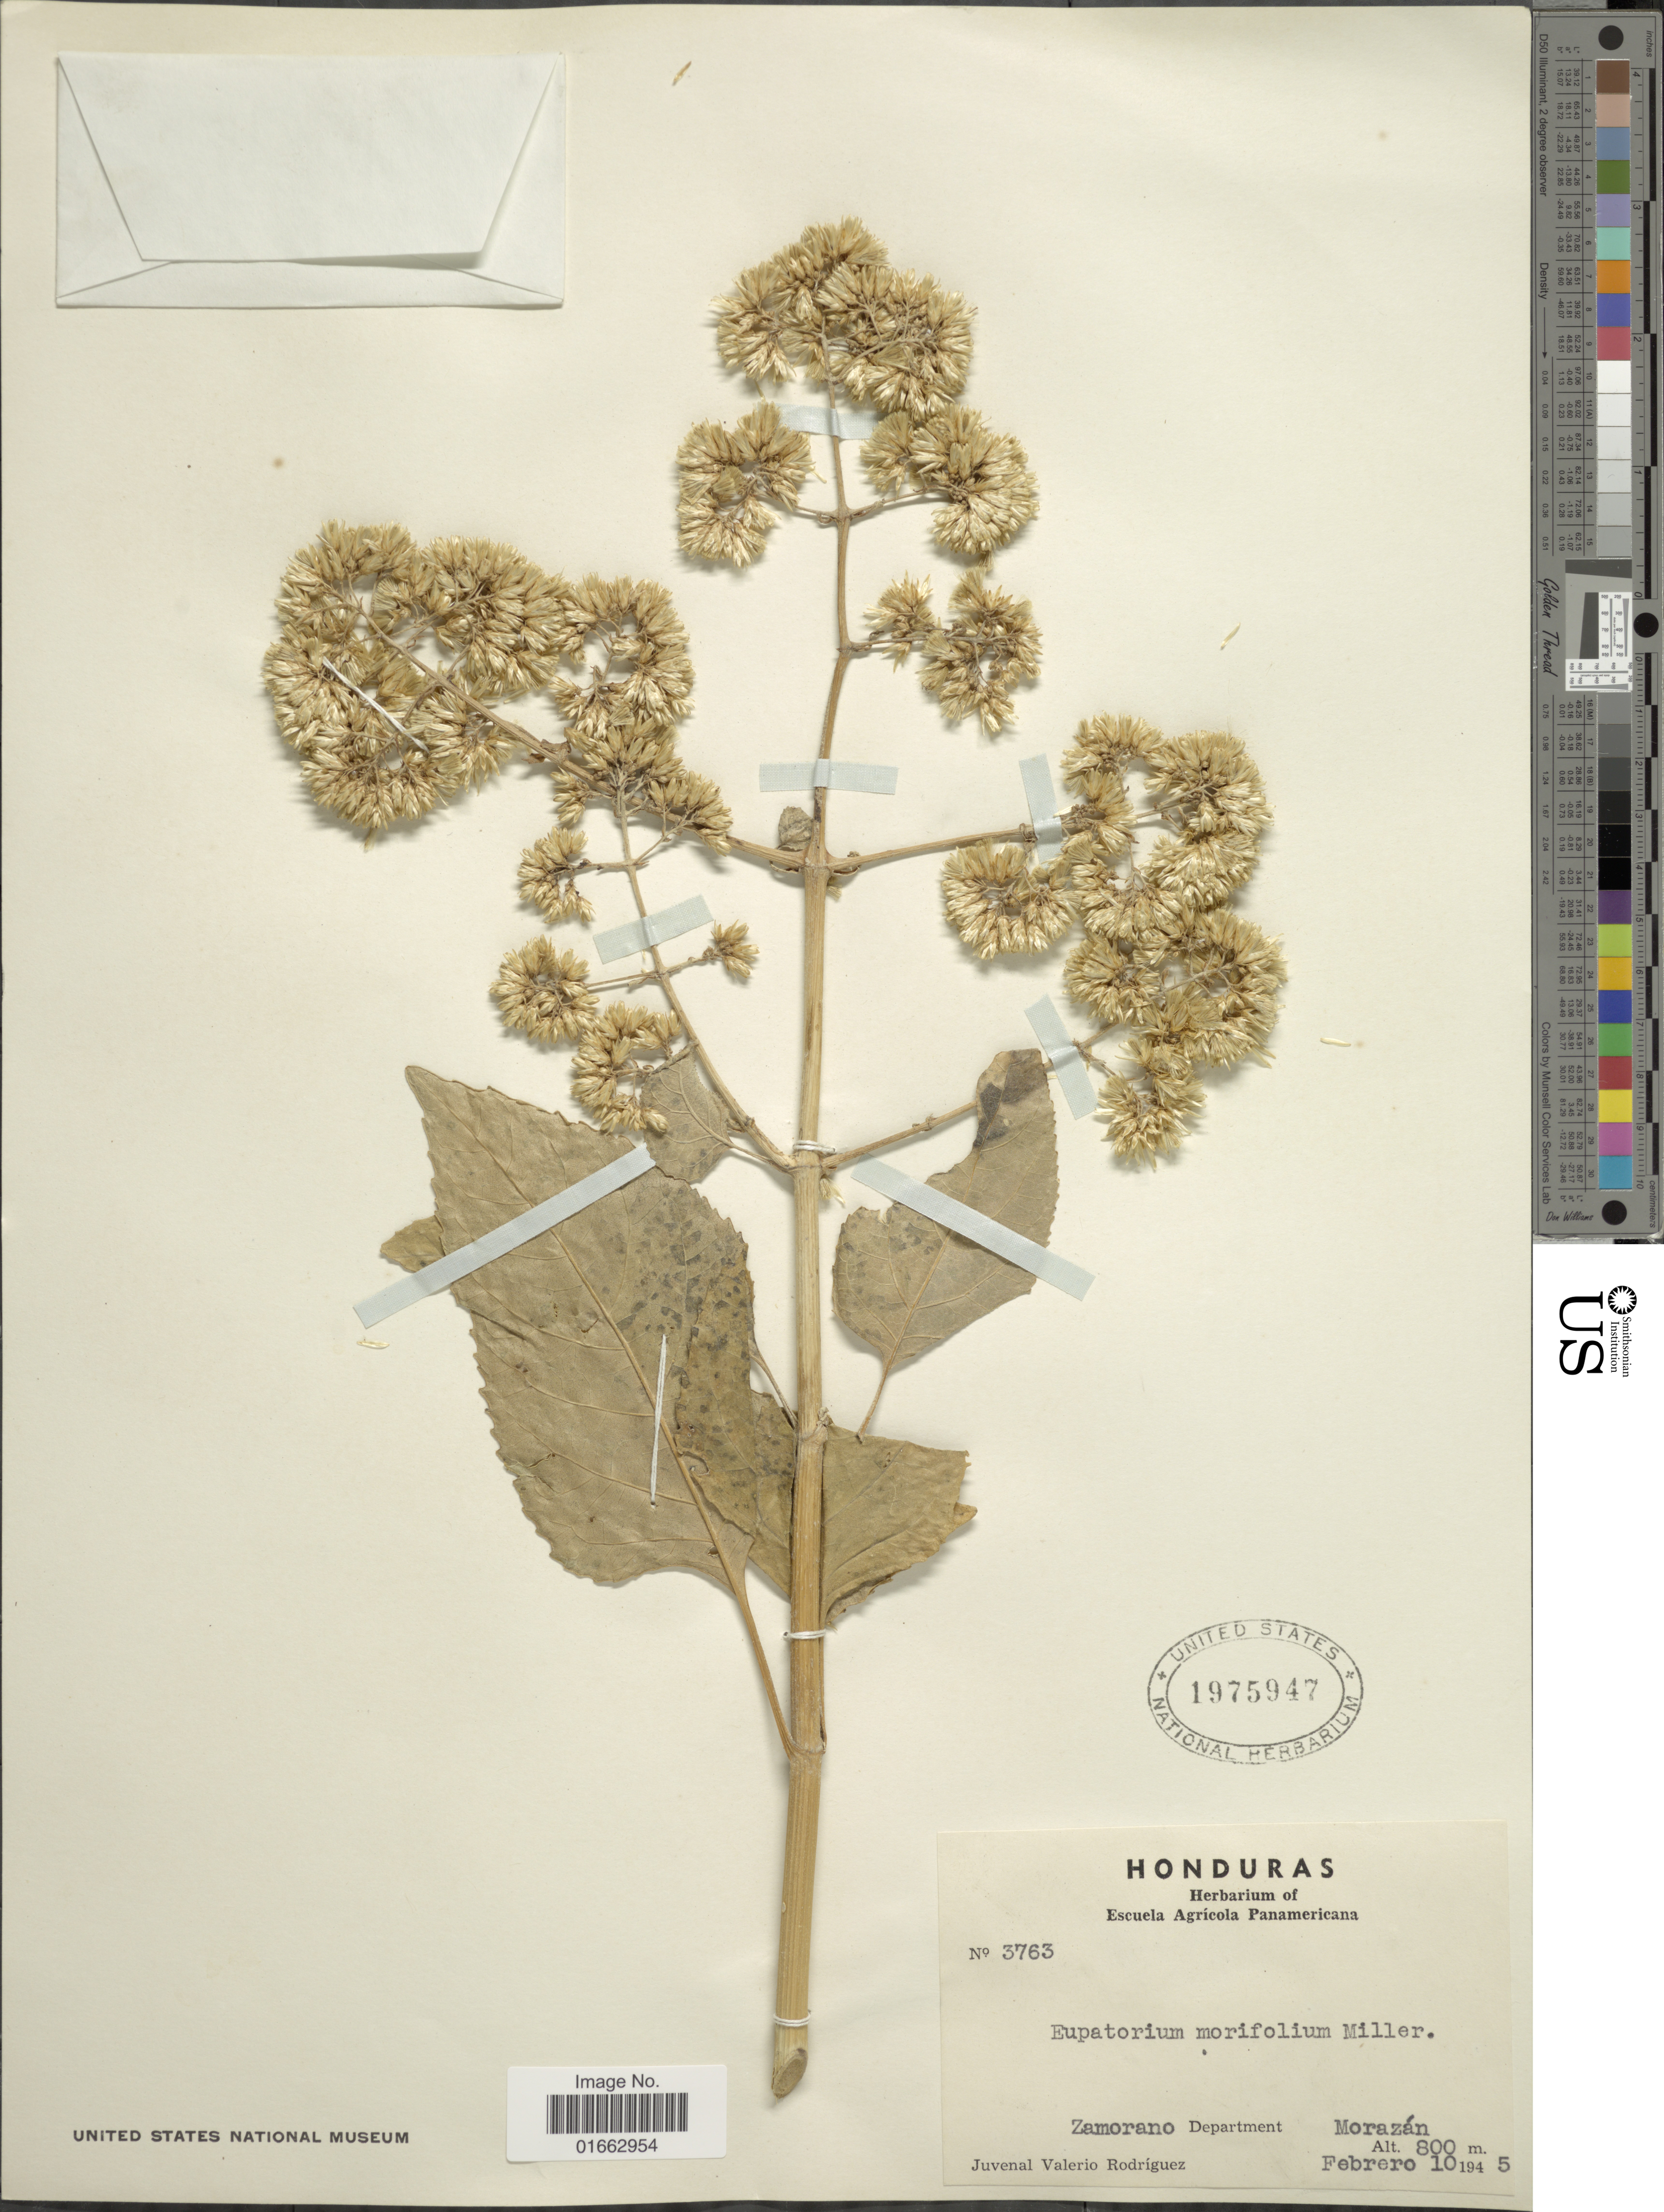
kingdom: Plantae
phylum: Tracheophyta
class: Magnoliopsida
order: Asterales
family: Asteraceae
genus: Critonia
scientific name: Critonia morifolia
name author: (Mill.) R.M. King & H. Rob.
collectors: J. Valerio R.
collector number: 3763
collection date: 1945-02-10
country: Honduras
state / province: Fco. Morazán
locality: Zamarano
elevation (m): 800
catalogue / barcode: US 1975947